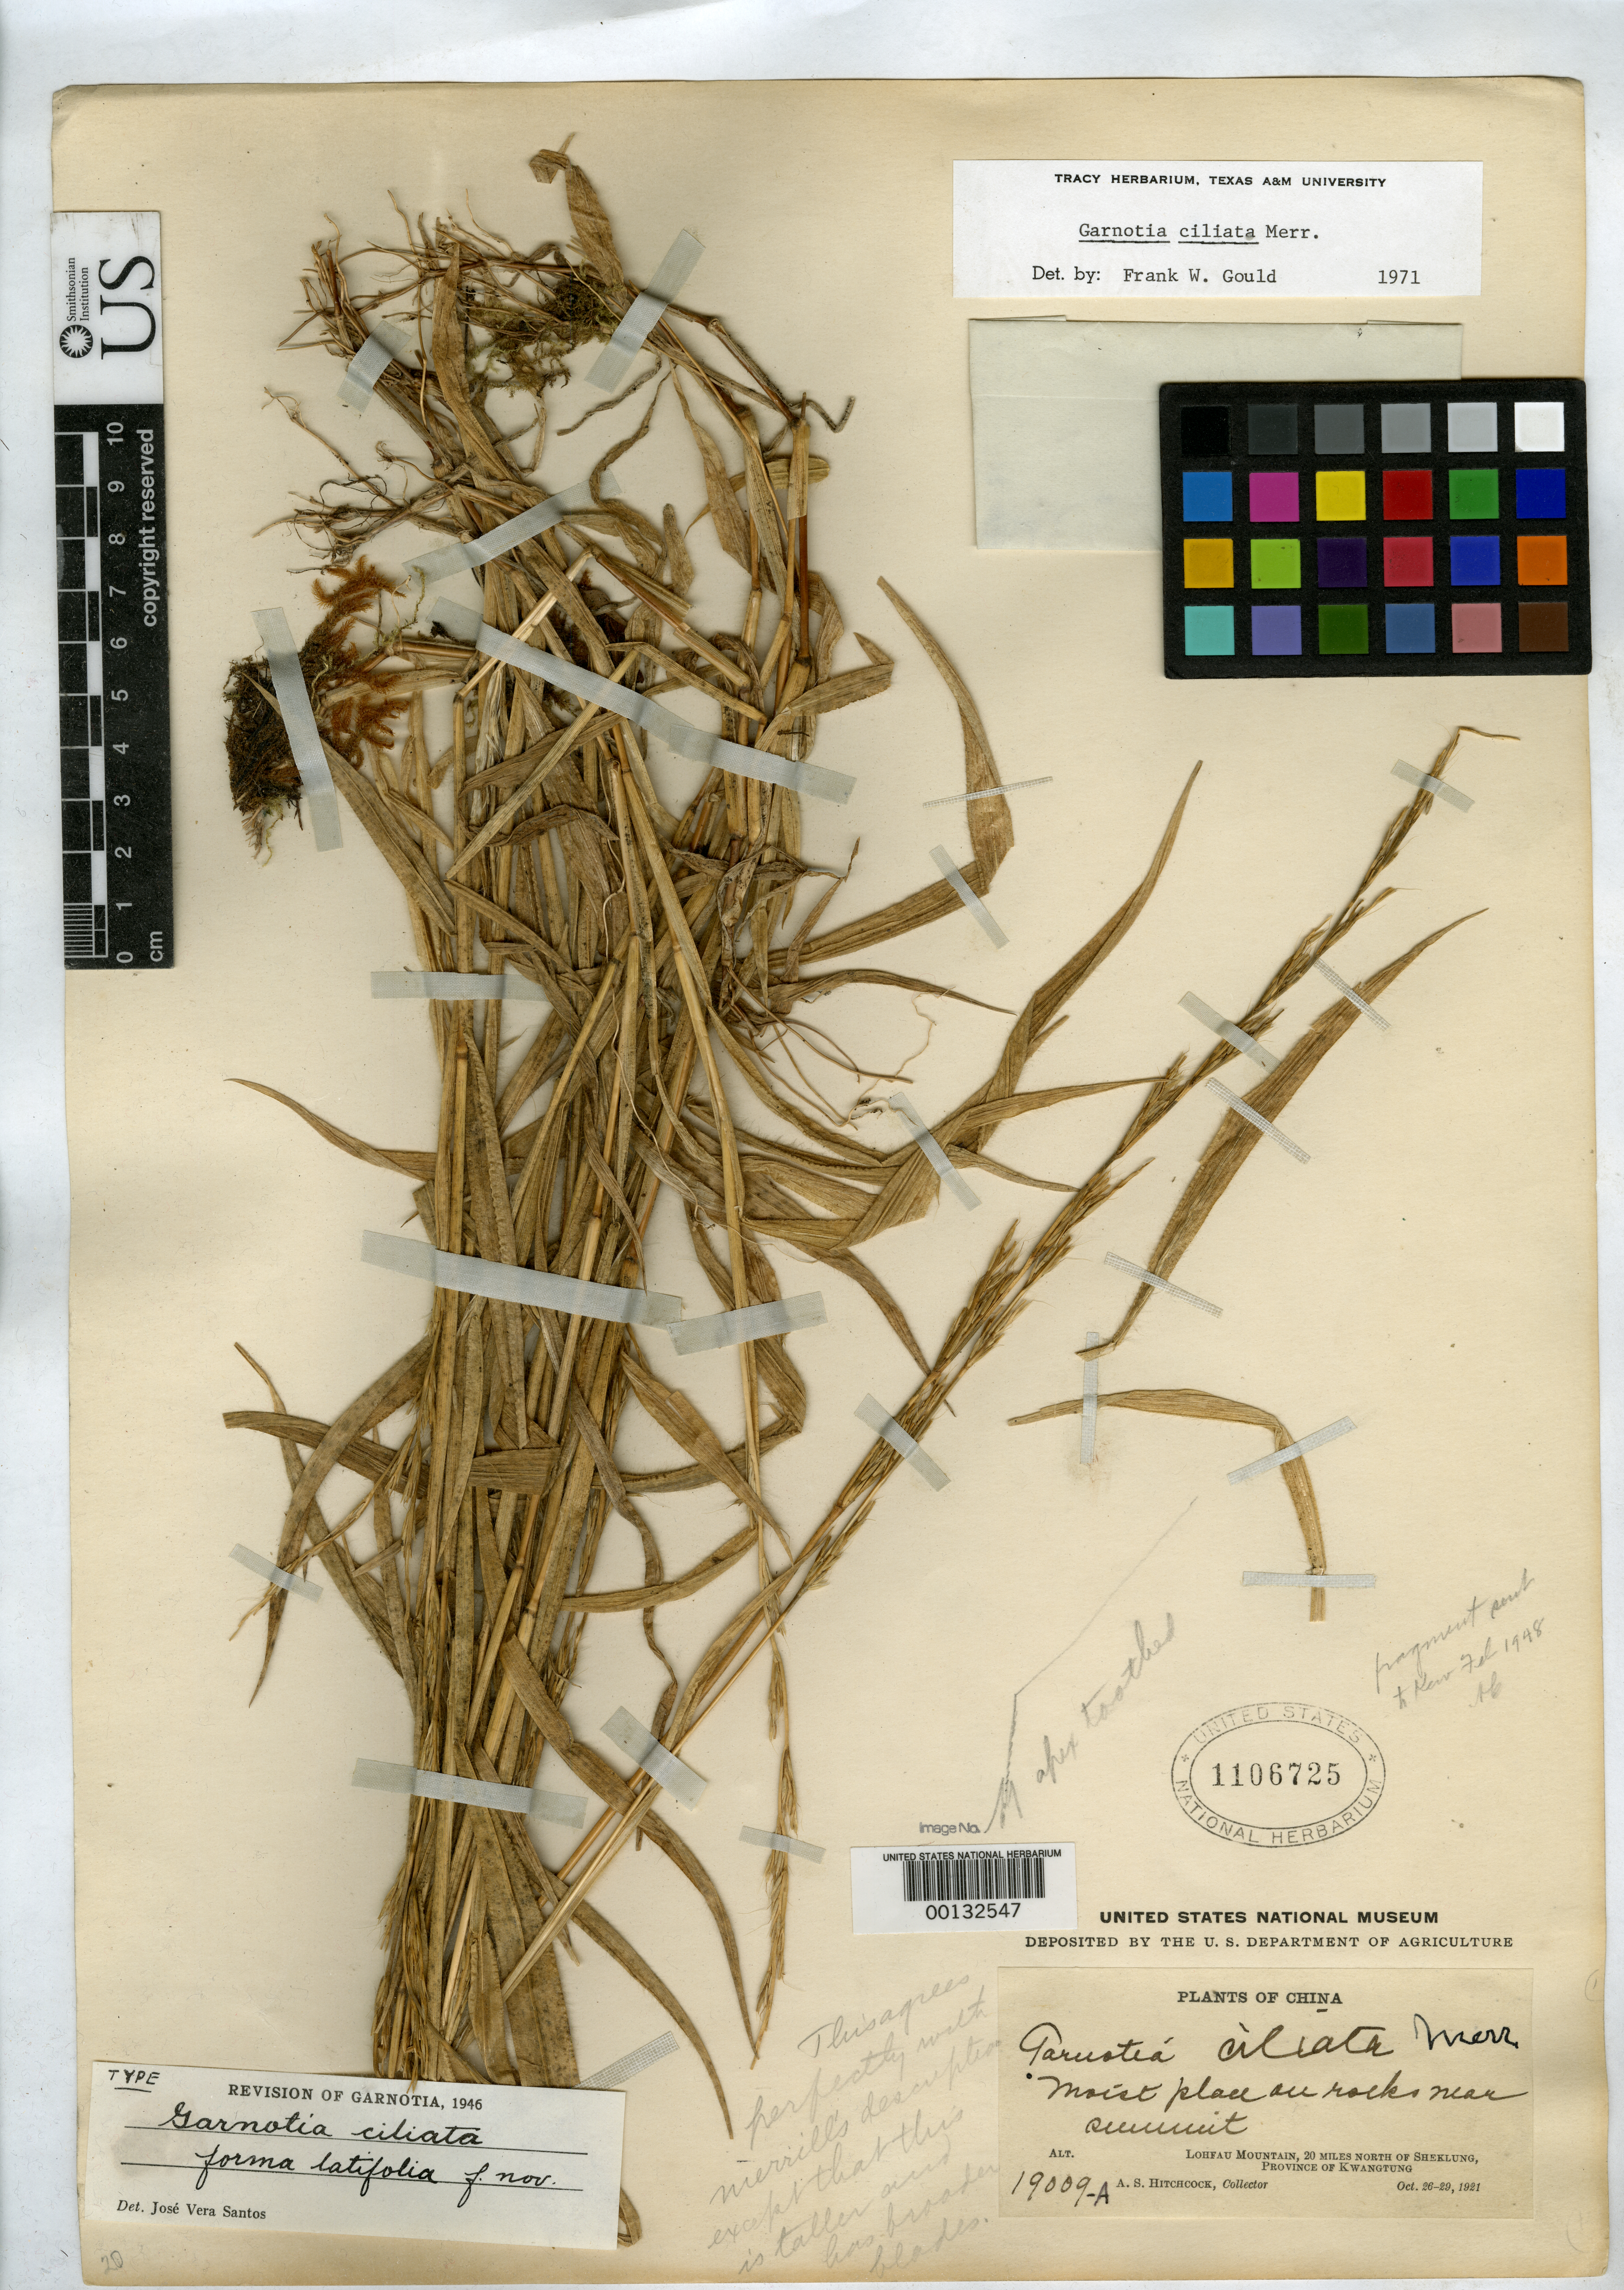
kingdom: Plantae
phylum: Tracheophyta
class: Liliopsida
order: Poales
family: Poaceae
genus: Garnotia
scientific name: Garnotia ciliata f. latifolia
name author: Santos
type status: Holotype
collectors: A. S. Hitchcock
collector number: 19009a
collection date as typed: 26 Oct 1921 to 29 Oct 1921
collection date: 1921-10-26/1921-10-29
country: China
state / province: Guangdong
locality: Lohfau Mountain, 20 mi N of She Klung.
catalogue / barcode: US 1106725